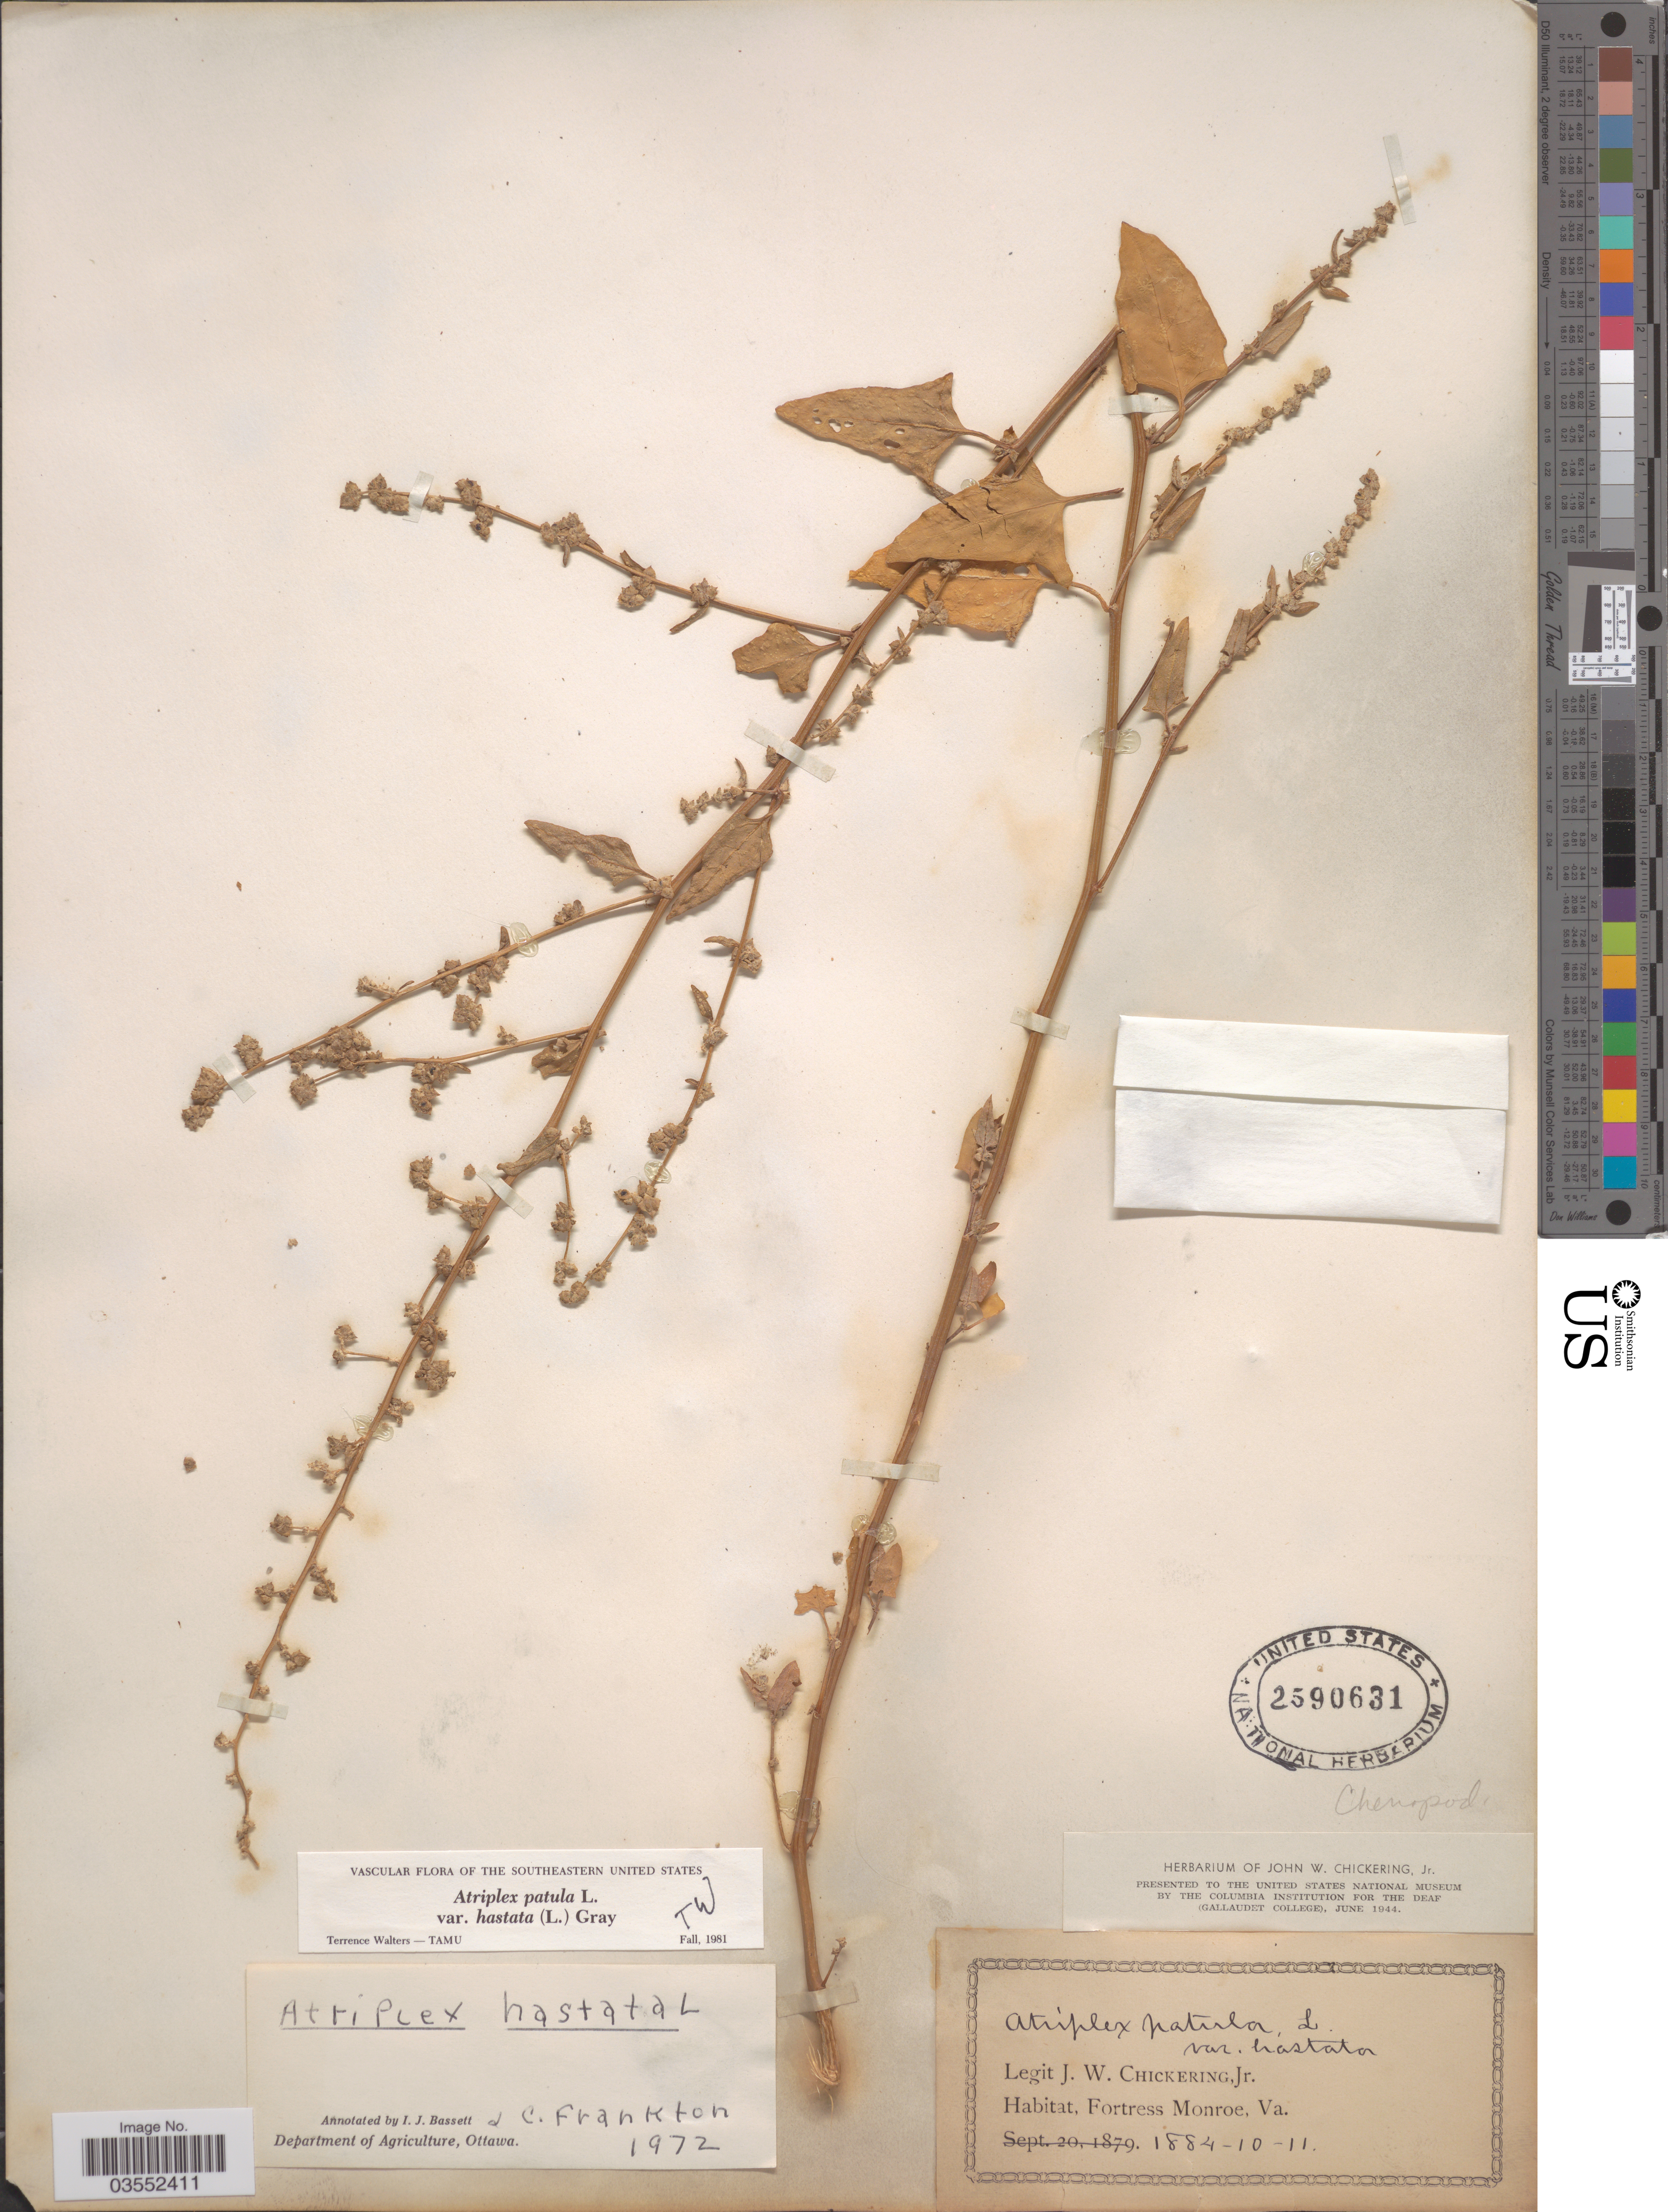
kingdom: Plantae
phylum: Tracheophyta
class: Magnoliopsida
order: Caryophyllales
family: Amaranthaceae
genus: Atriplex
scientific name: Atriplex patula var. hastata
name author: (L.) A. Gray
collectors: J. W. Chickering Jr.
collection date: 1884-11-10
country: United States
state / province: Virginia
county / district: City of Hampton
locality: Fortress Monroe.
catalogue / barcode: US 2590631